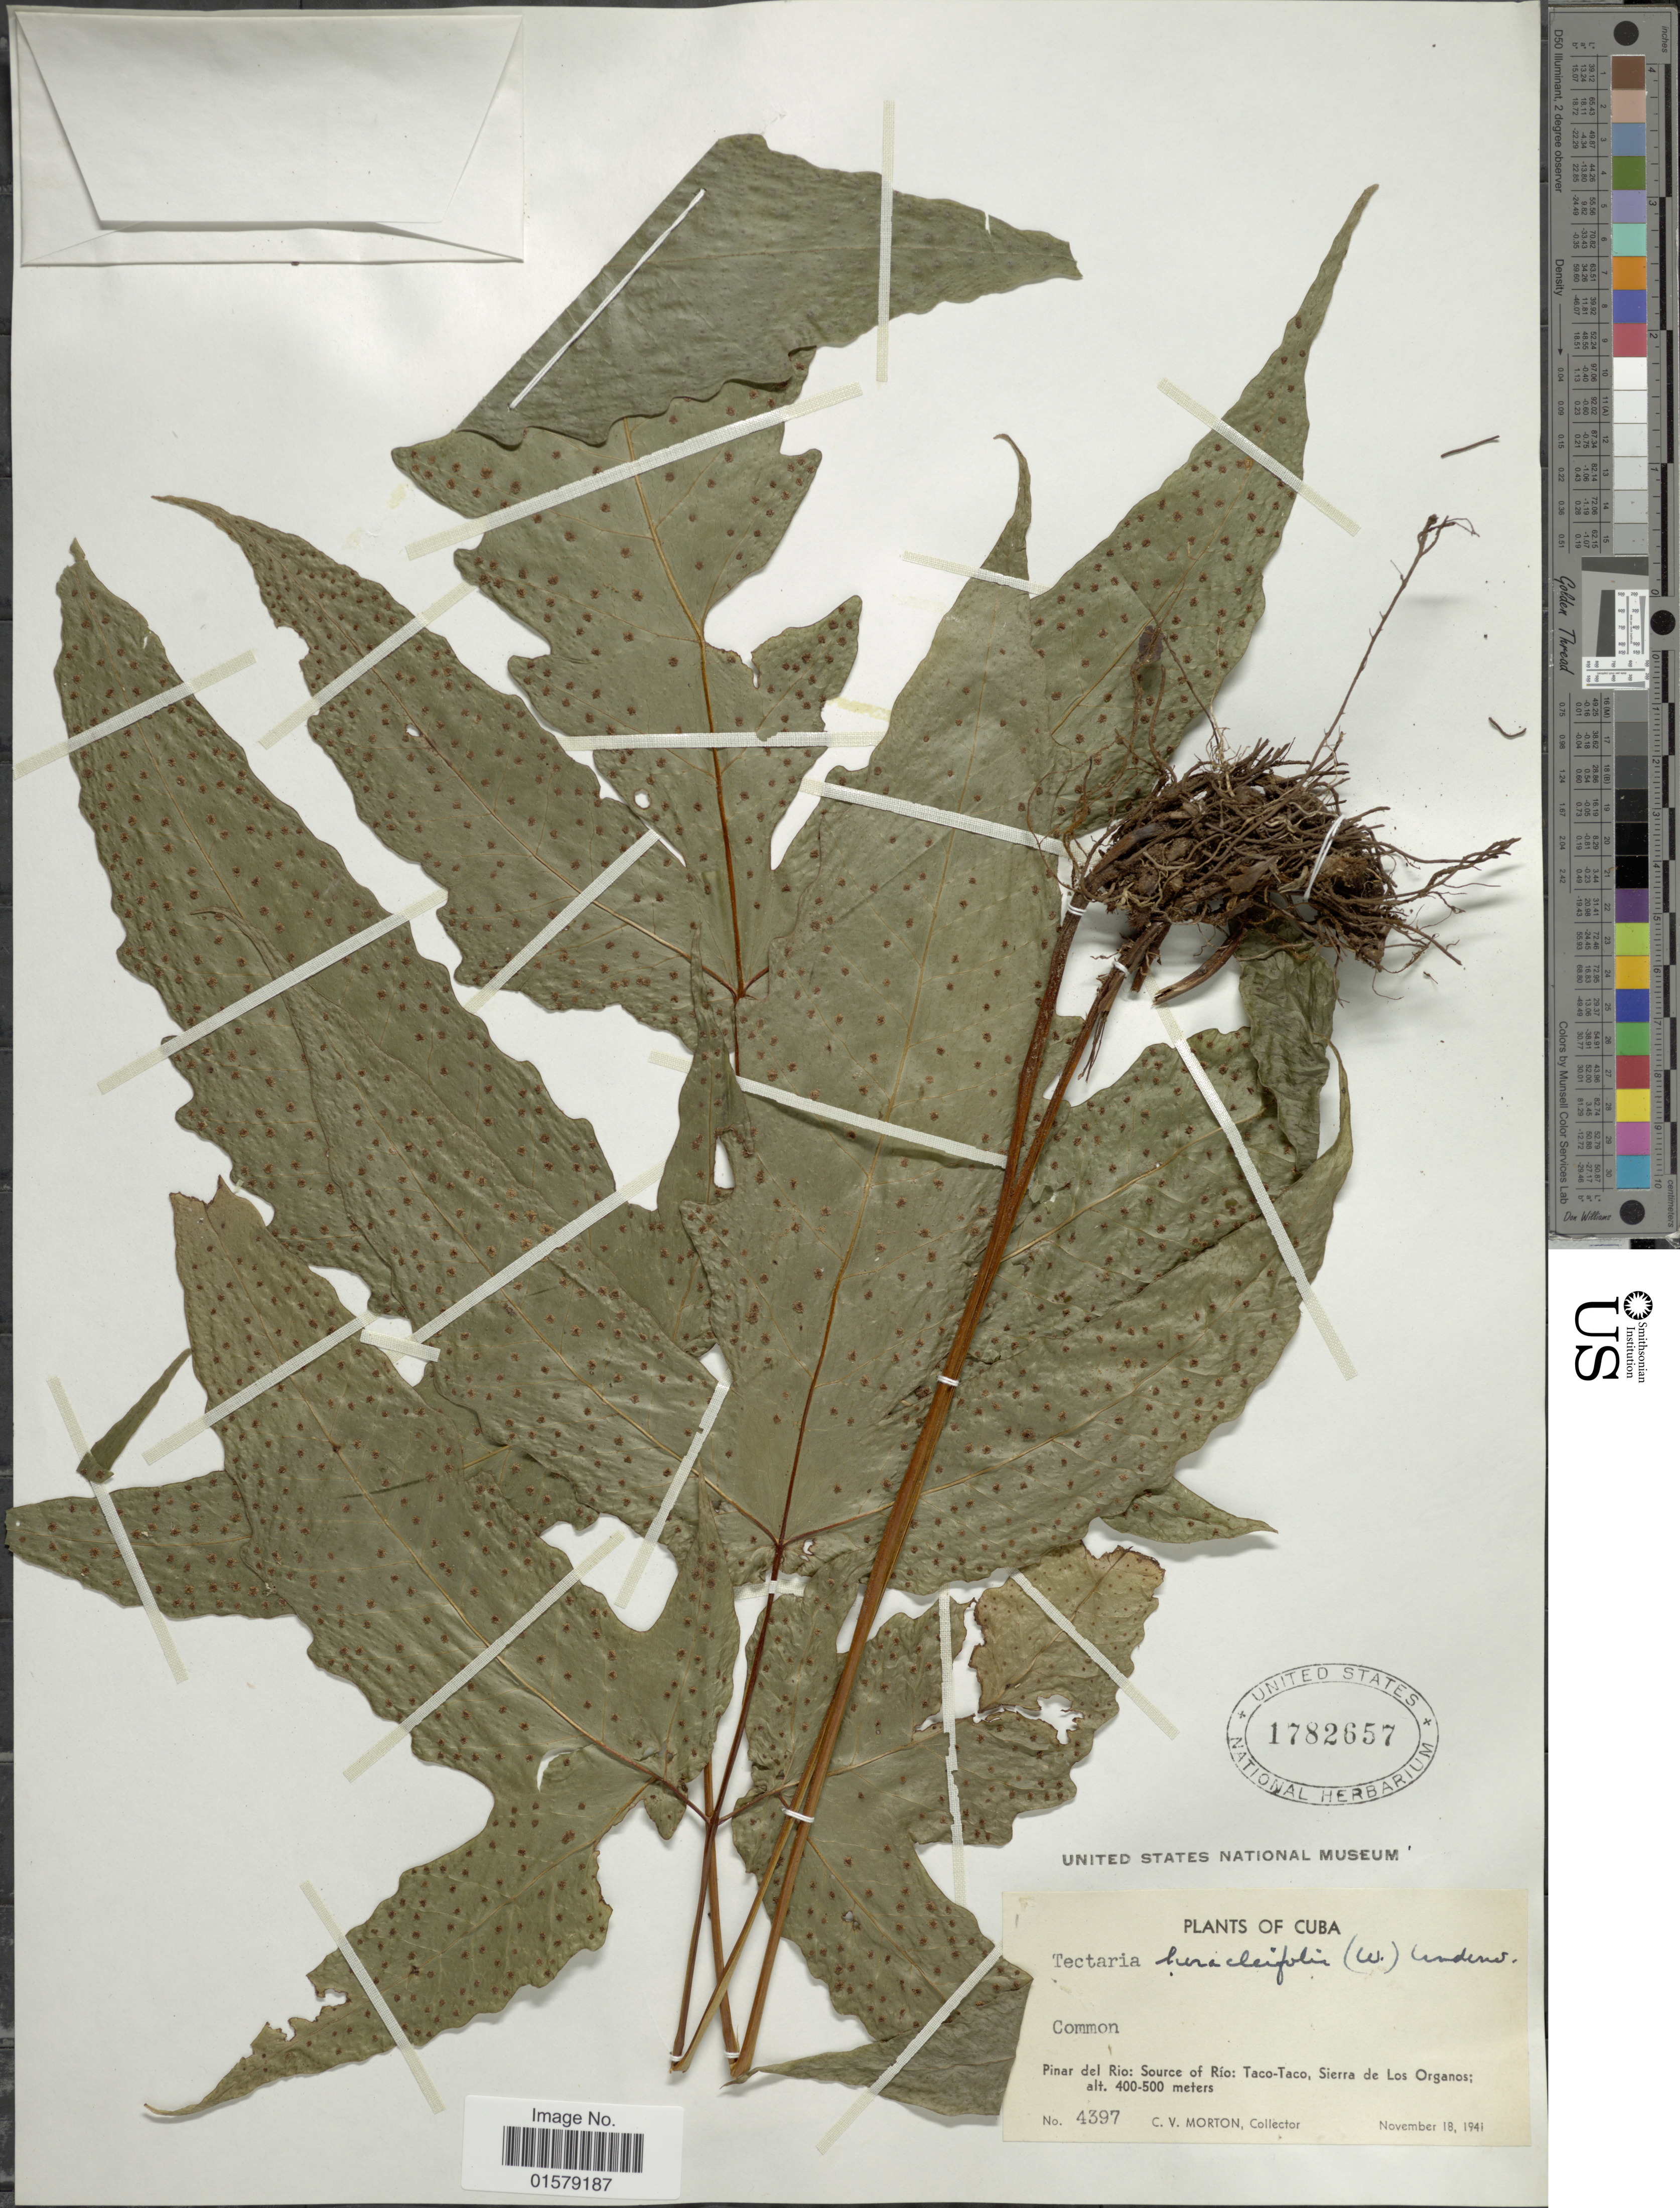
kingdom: Plantae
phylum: Tracheophyta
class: Polypodiopsida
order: Polypodiales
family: Tectariaceae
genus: Tectaria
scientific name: Tectaria heracleifolia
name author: (Willd.) Underw.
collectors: C. V. Morton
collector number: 4397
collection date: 1941-11-18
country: Cuba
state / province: Pinar del Río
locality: Source of Rio: Taco-Taco, Sierra de Los Organos.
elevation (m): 400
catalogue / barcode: US 1782657